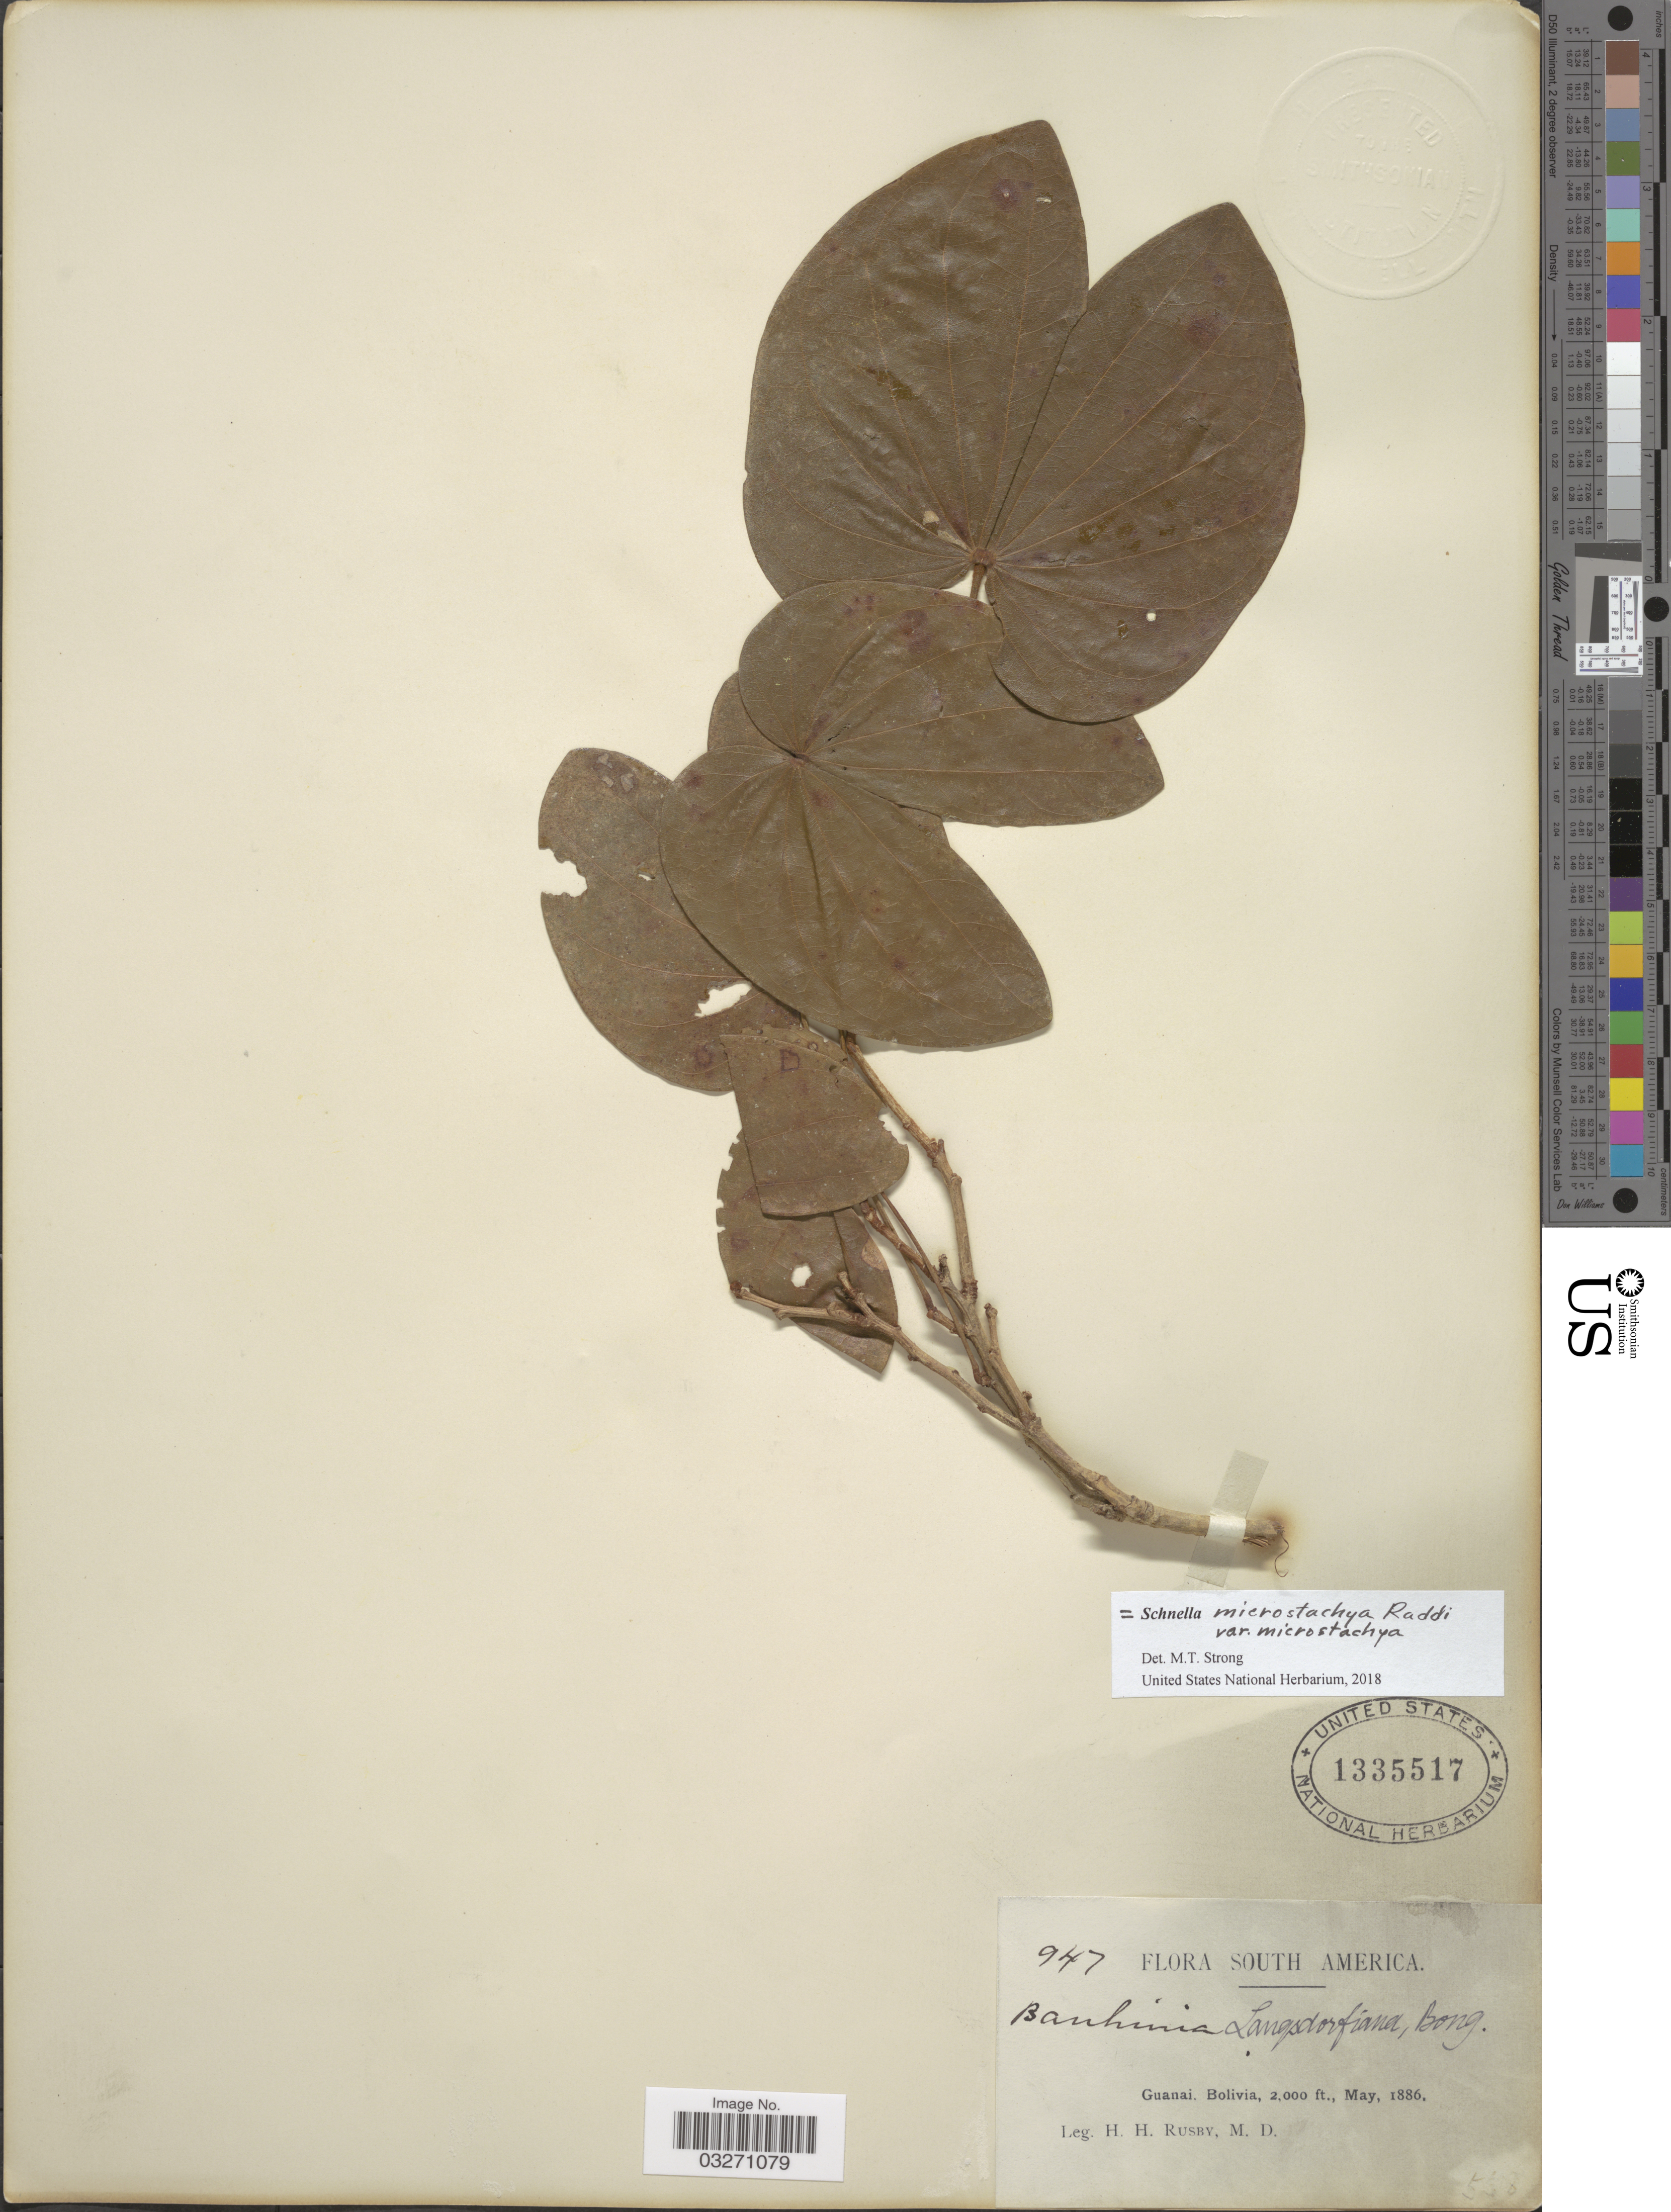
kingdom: Plantae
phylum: Tracheophyta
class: Magnoliopsida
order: Fabales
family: Fabaceae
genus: Schnella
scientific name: Schnella microstachya var. microstachya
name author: Raddi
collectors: H. H. Rusby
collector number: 947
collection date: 1886-05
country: Bolivia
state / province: La Páz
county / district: Larecaja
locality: Guanay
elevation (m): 610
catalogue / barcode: US 1335517